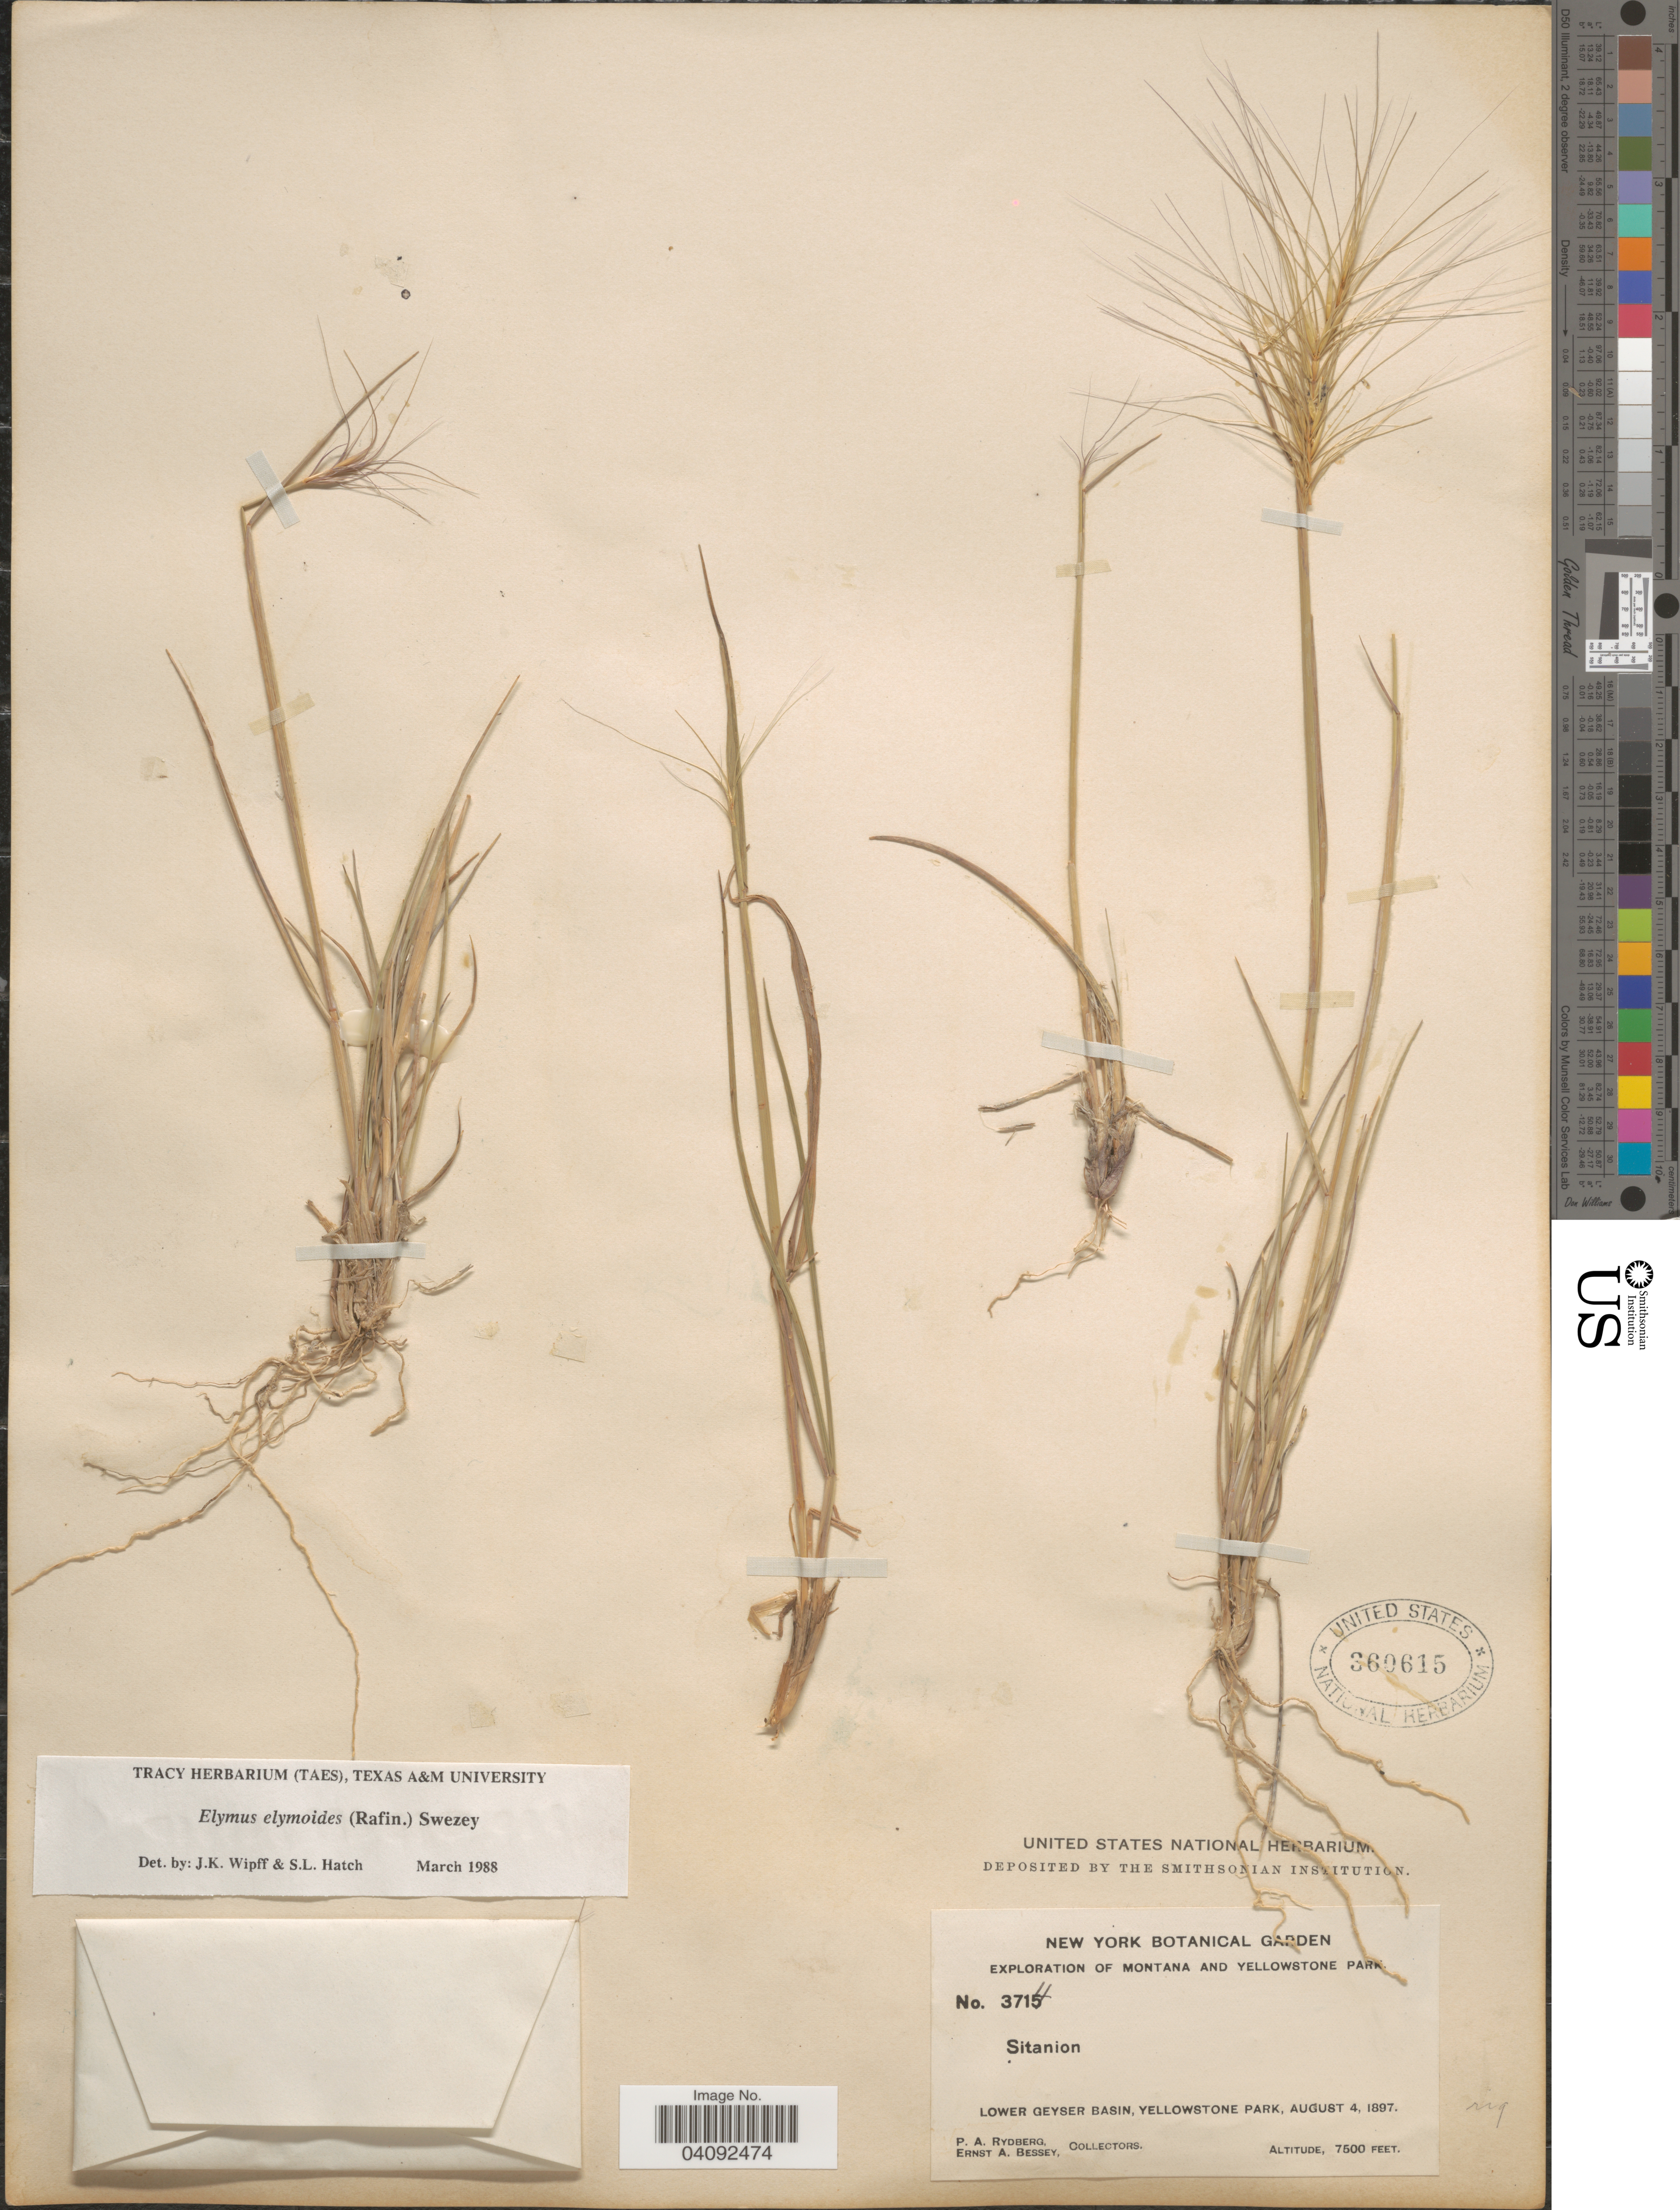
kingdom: Plantae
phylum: Tracheophyta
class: Liliopsida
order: Poales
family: Poaceae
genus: Elymus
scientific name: Elymus elymoides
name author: (Raf.) Swezey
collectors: P. A. Rydberg & E. A. Bessey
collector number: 3714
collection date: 1897-08-04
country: United States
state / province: Montana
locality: Exploration of Montana and Yellowstone Park. Lower Geyser Basin, Yellowstone Park.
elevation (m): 2286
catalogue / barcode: US 360615